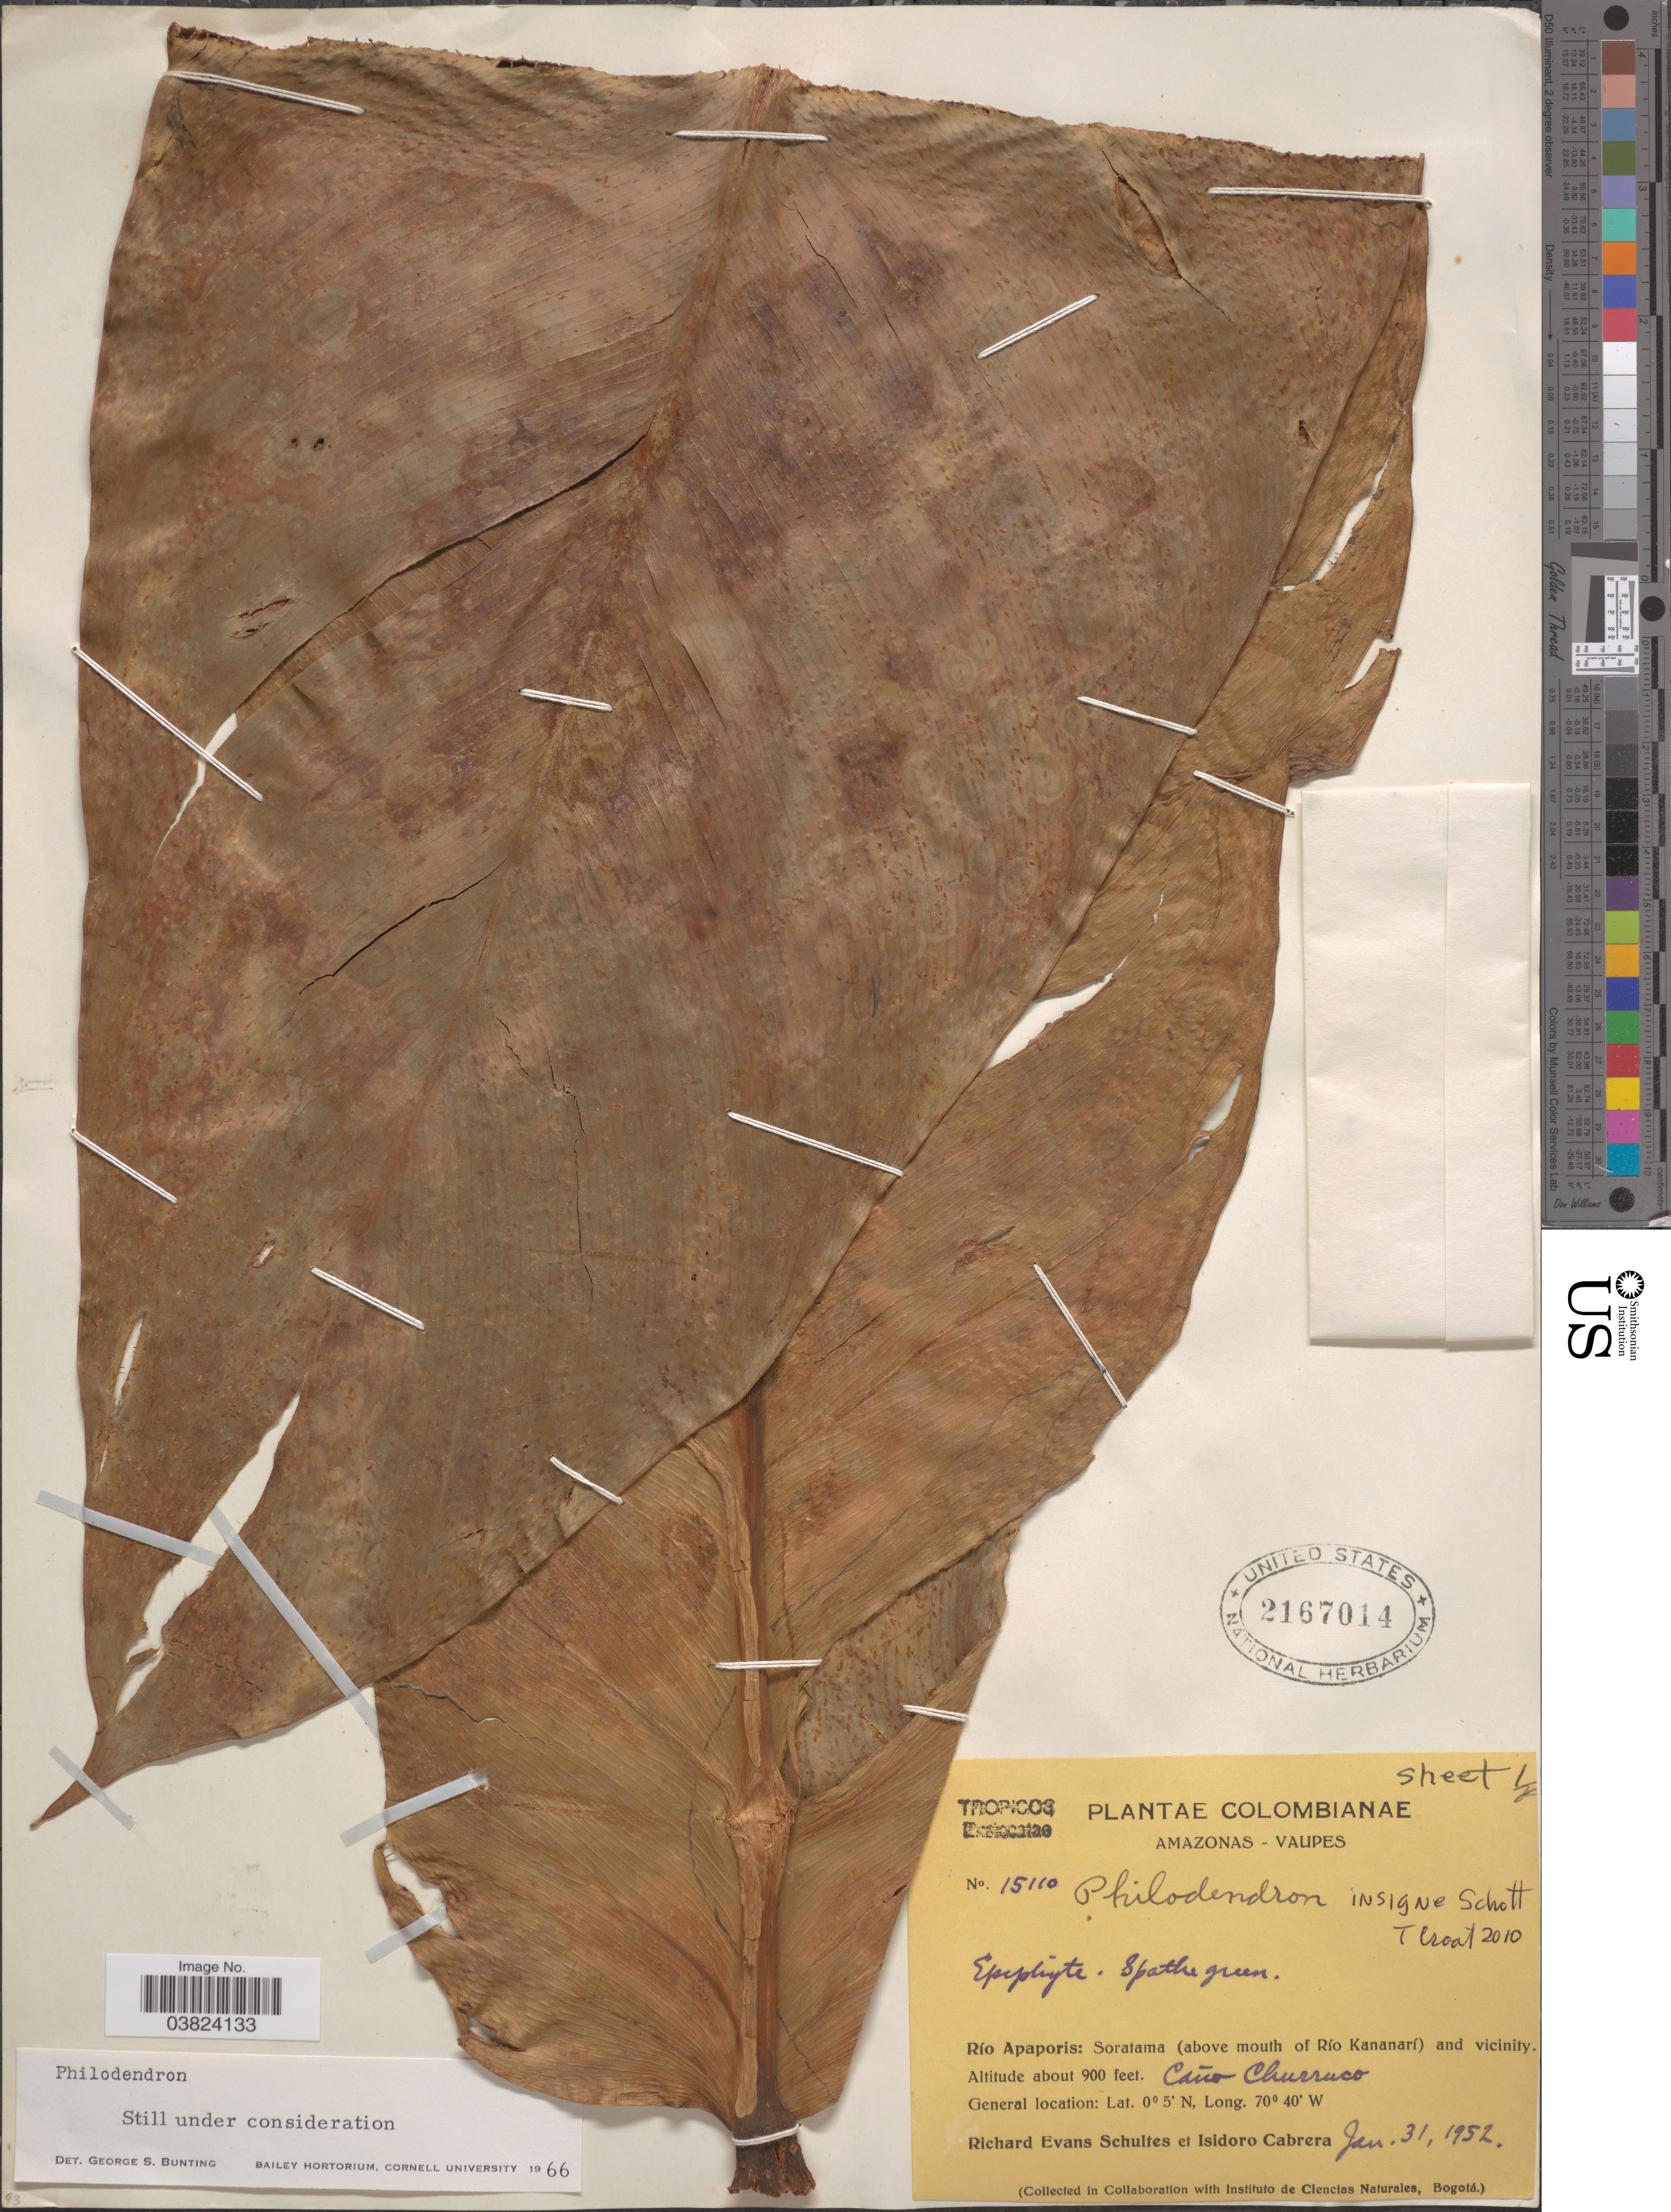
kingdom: Plantae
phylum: Tracheophyta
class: Liliopsida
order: Alismatales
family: Araceae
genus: Philodendron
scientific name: Philodendron insigne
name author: Schott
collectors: R. E. Schultes & I. Cabrera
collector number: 15110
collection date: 1952-01-31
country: Colombia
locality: Amazonas-Vaupes. Río Apaporis: Soratama (above mouth of Río Kananarí) and vicinity. Caño Churruco.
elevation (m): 274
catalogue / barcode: US 2167014